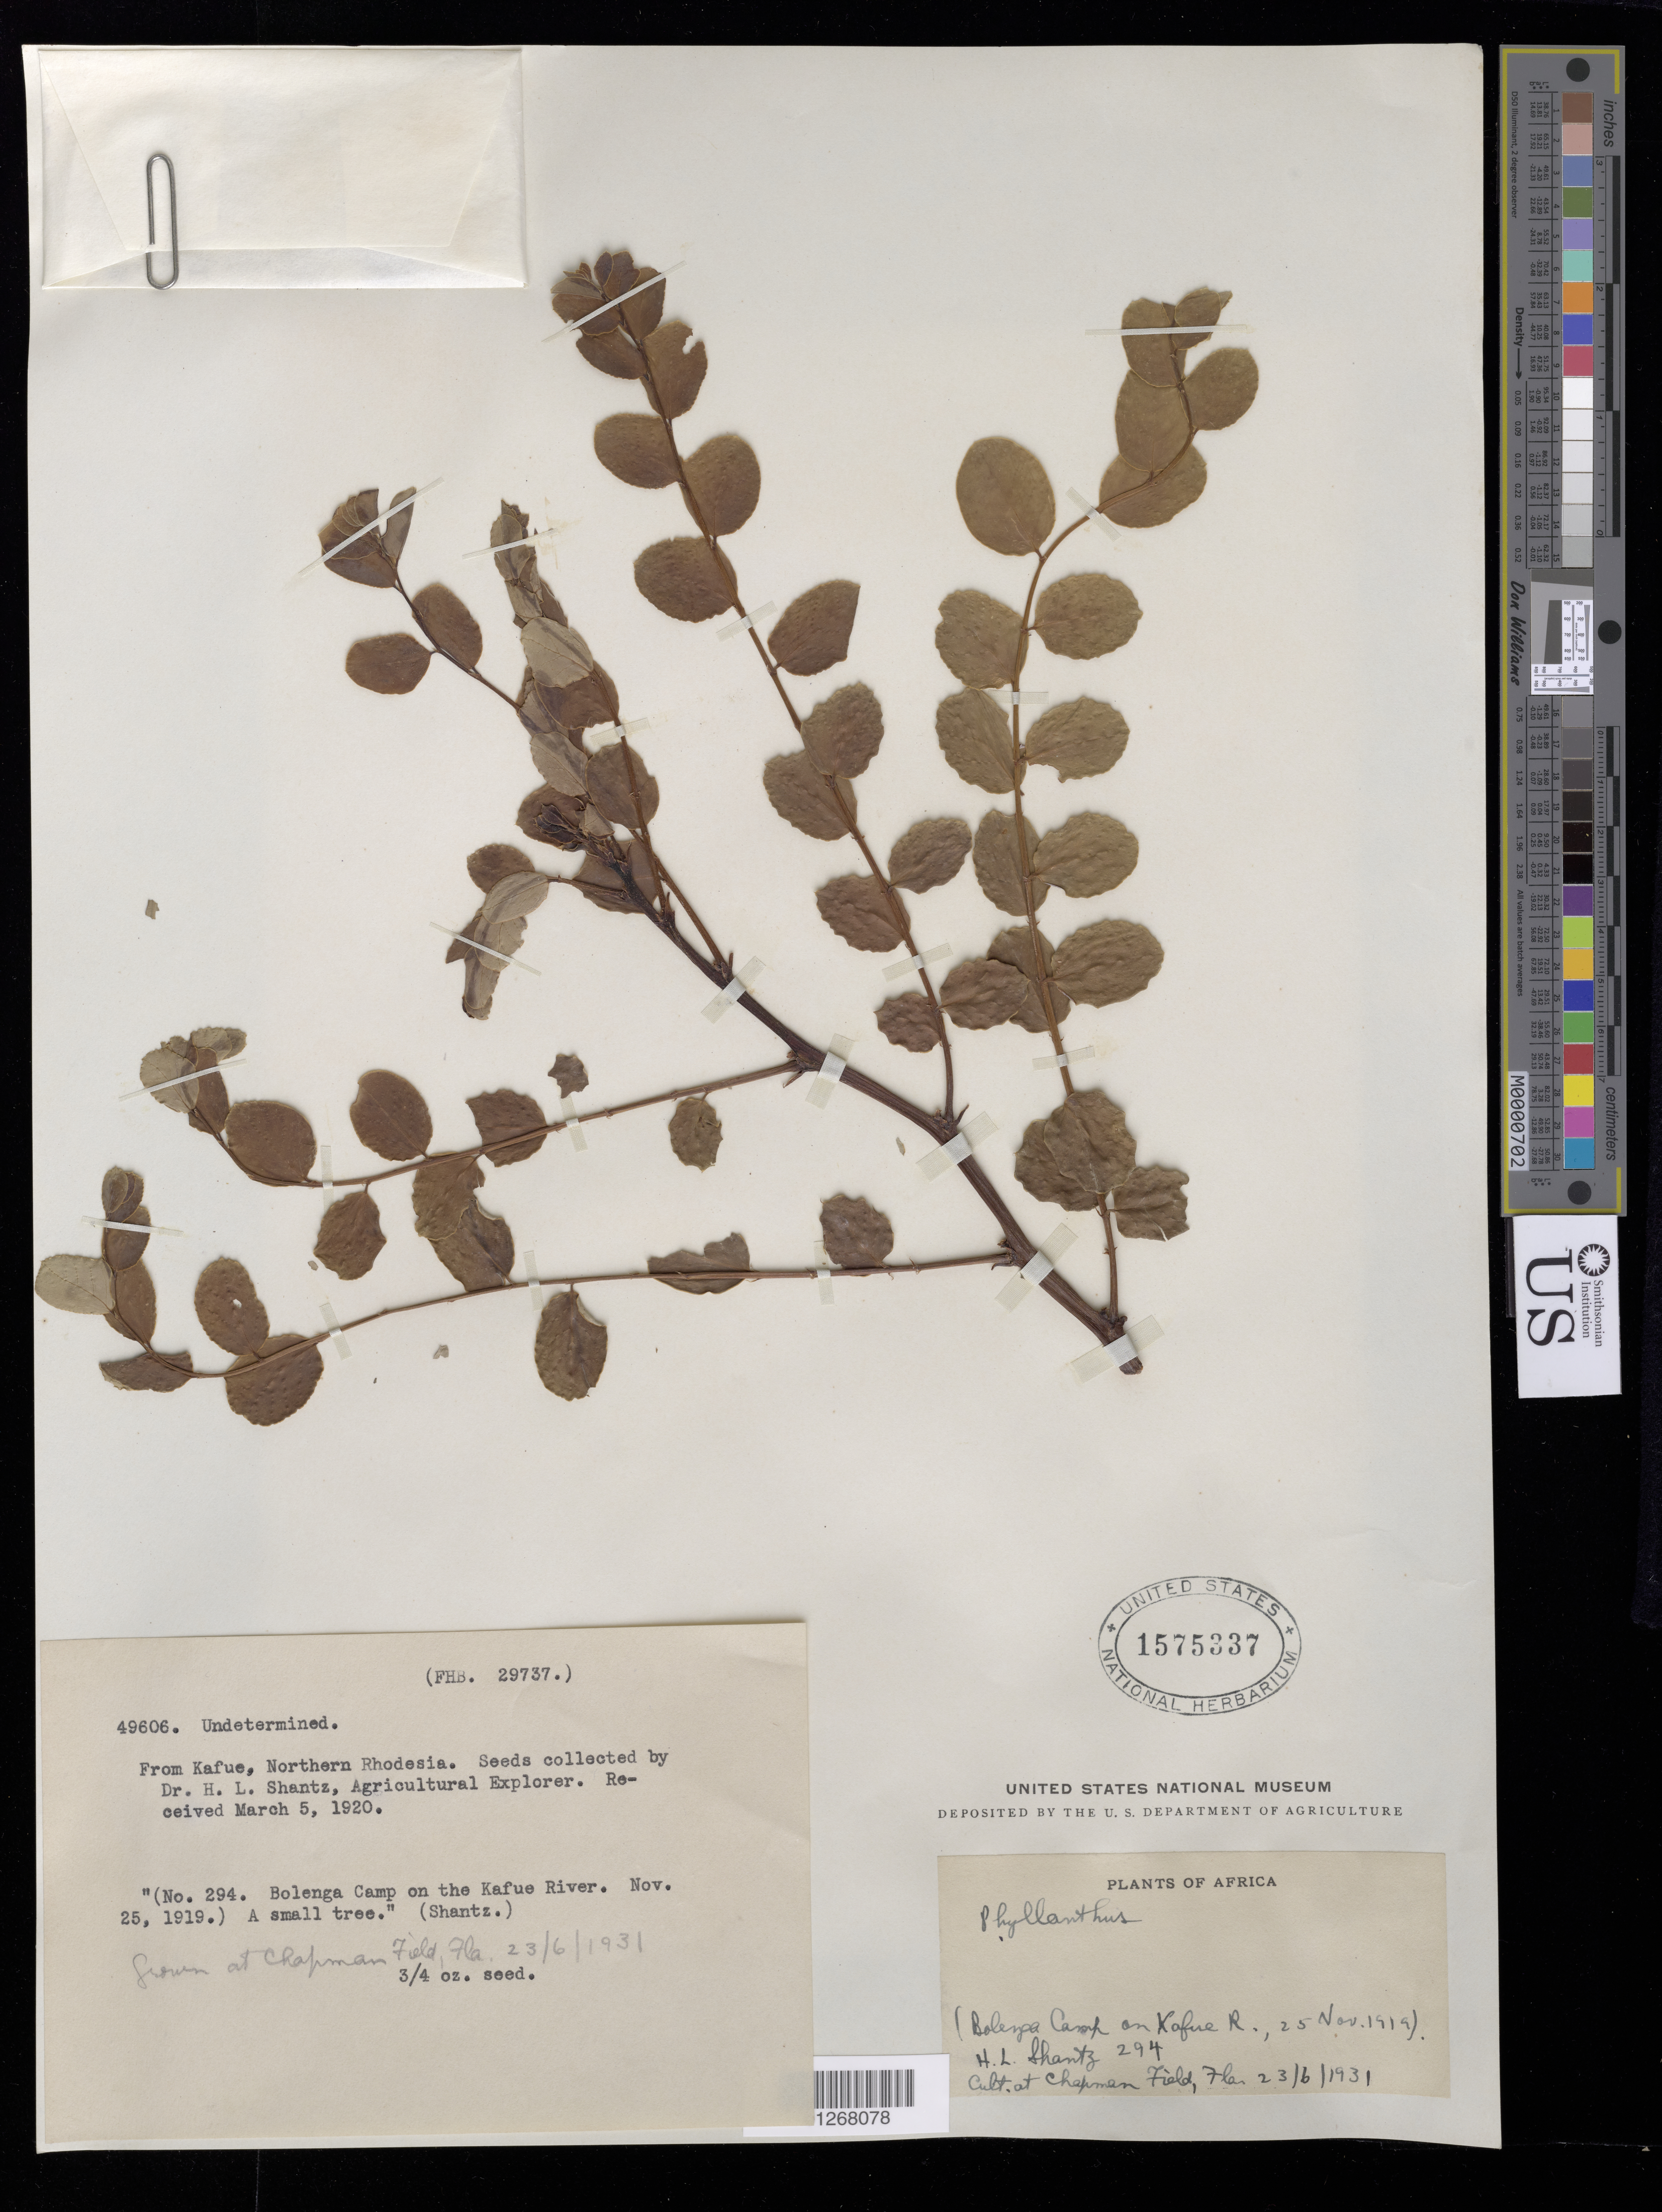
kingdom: Plantae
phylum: Tracheophyta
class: Magnoliopsida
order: Malpighiales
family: Phyllanthaceae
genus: Phyllanthus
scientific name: Phyllanthus sp.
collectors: H. Shantz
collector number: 294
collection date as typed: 23 Jun 1931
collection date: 1931-06-23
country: Zimbabwe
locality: [Rhodesia] Kafue.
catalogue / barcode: US 1575337